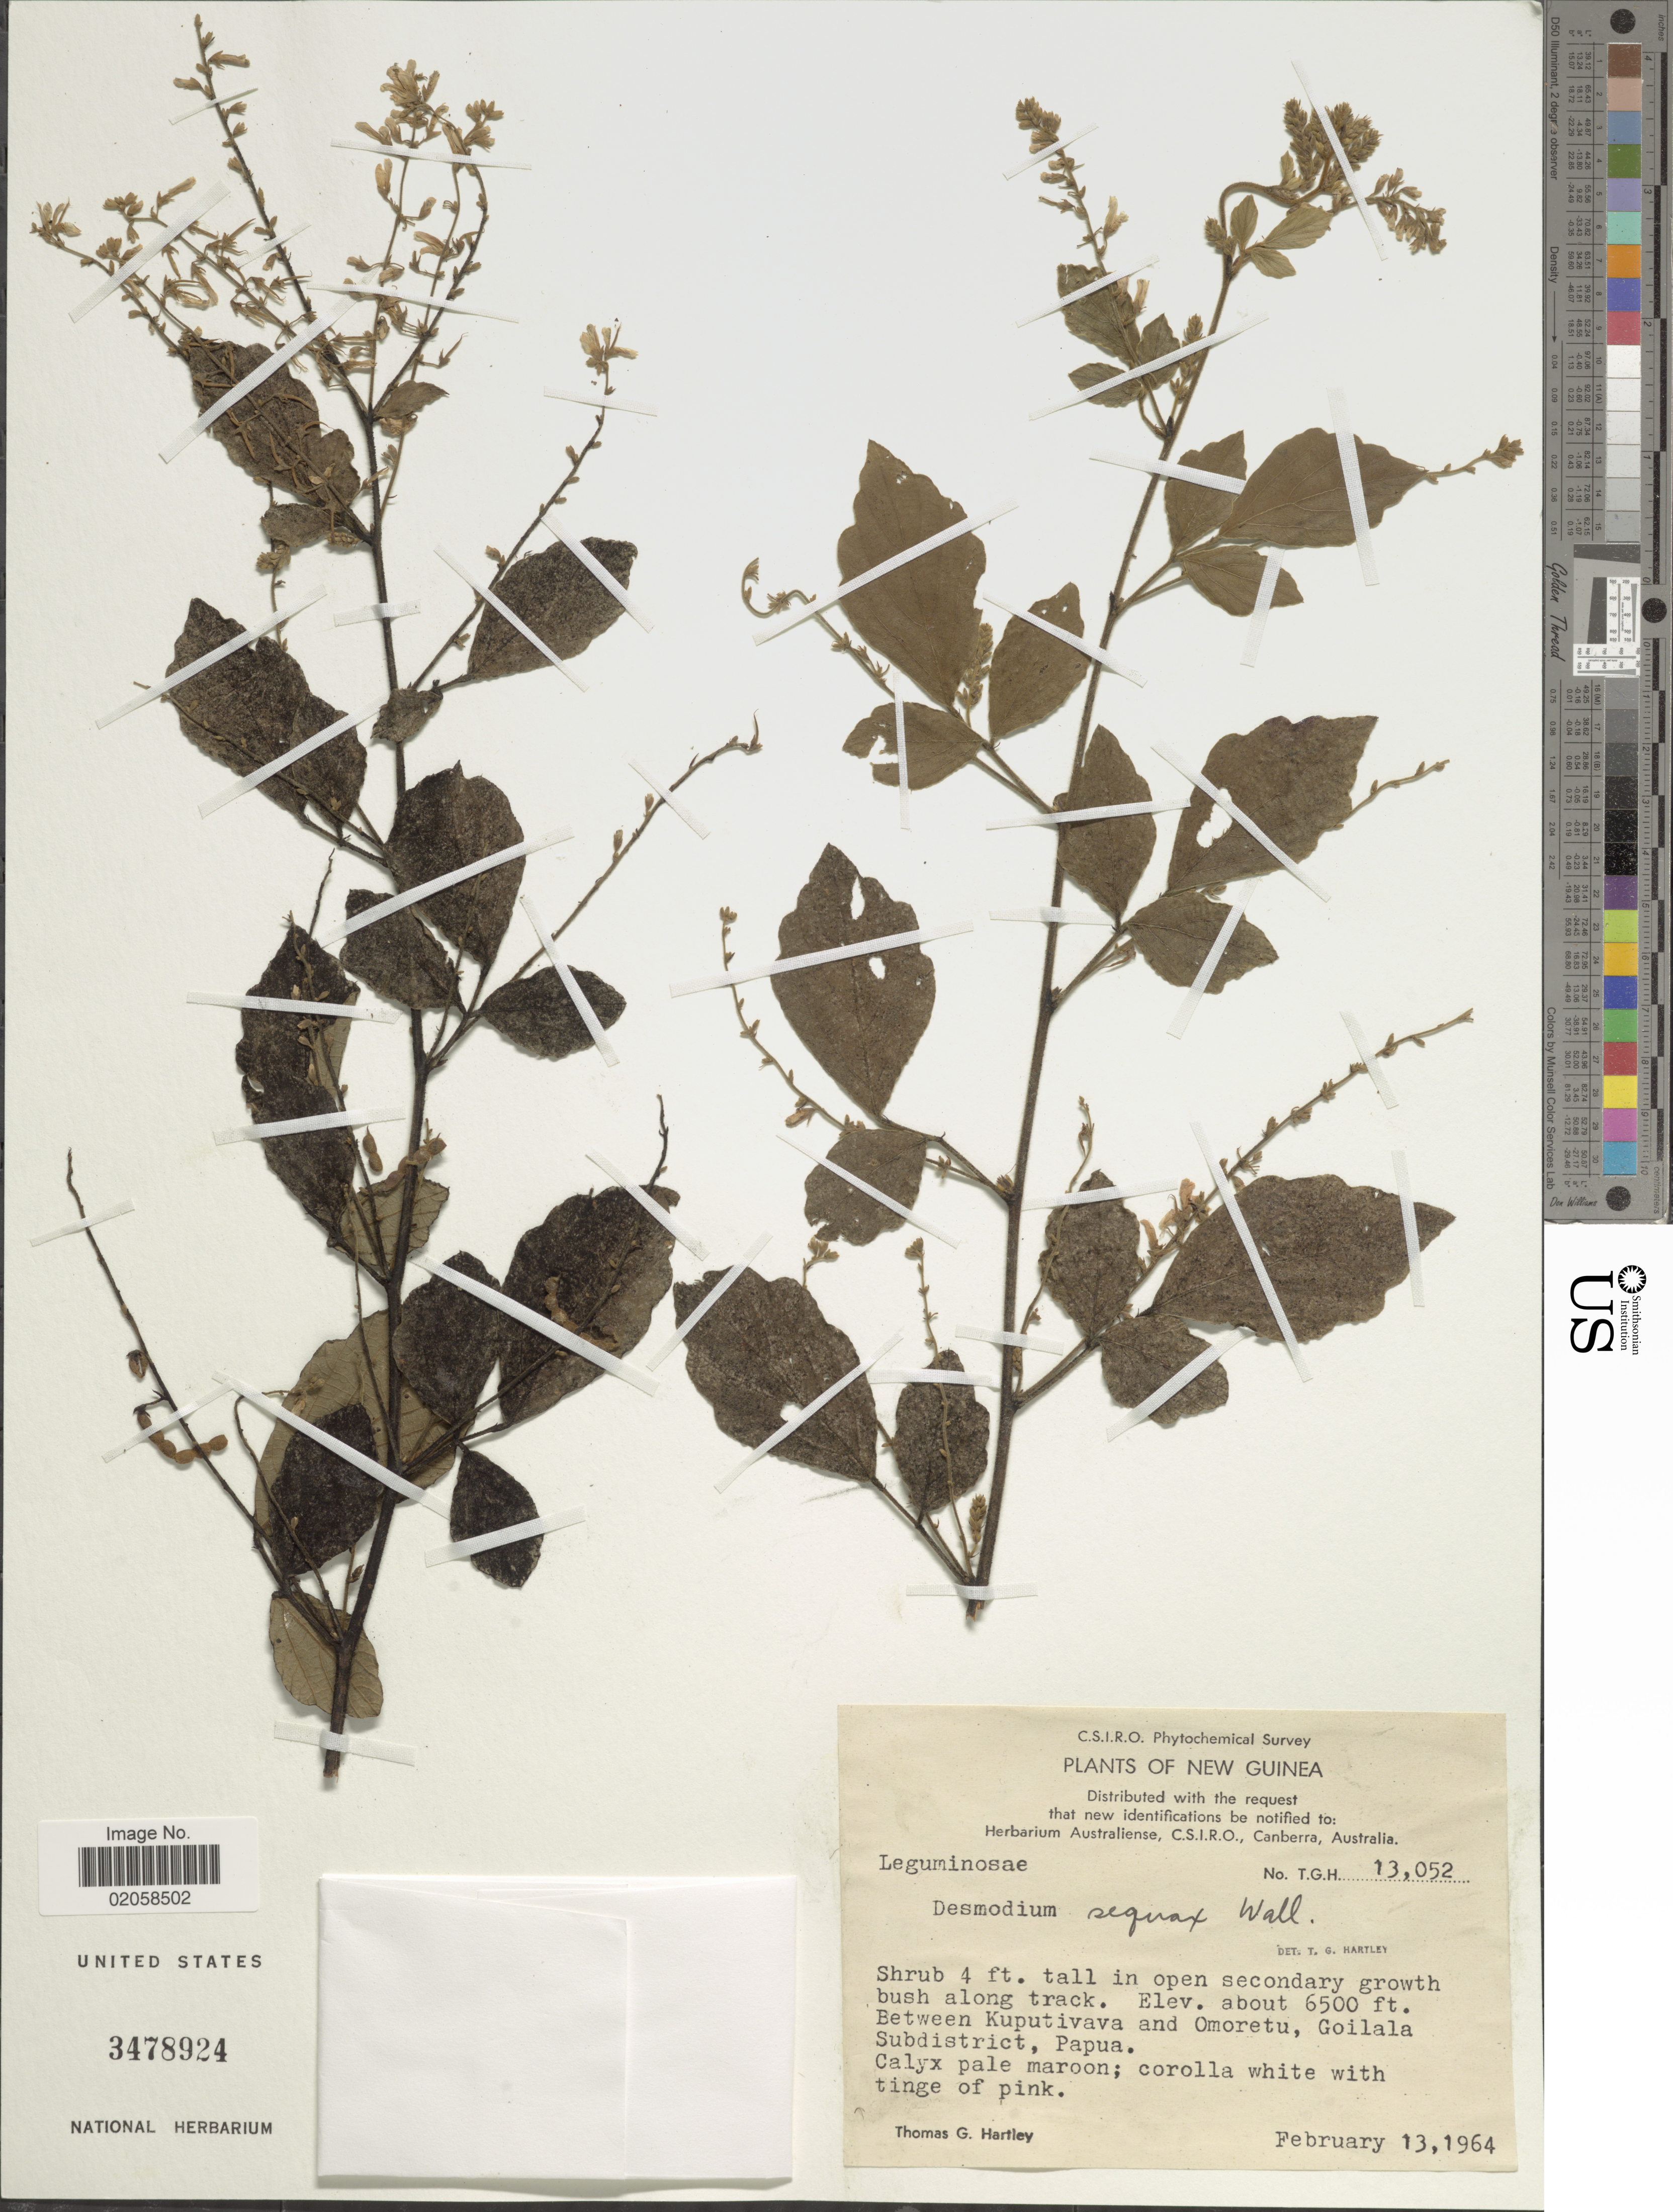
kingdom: Plantae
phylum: Tracheophyta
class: Magnoliopsida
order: Fabales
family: Fabaceae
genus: Puhuaea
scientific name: Puhuaea sequax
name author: (Wall.) H. Ohashi & K. Ohashi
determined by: Strong, Mark T., (BOT), Smithsonian Institution - National Museum of Natural History (UNITED STATES)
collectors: T. G. Hartley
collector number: T.G.H. 13052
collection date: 1964-02-13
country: Papua New Guinea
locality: New Guinea, in bush along track, between Kuputivava and Omoretu, Goilala Subdistrict, Papua.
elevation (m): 1981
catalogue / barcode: US 3478924